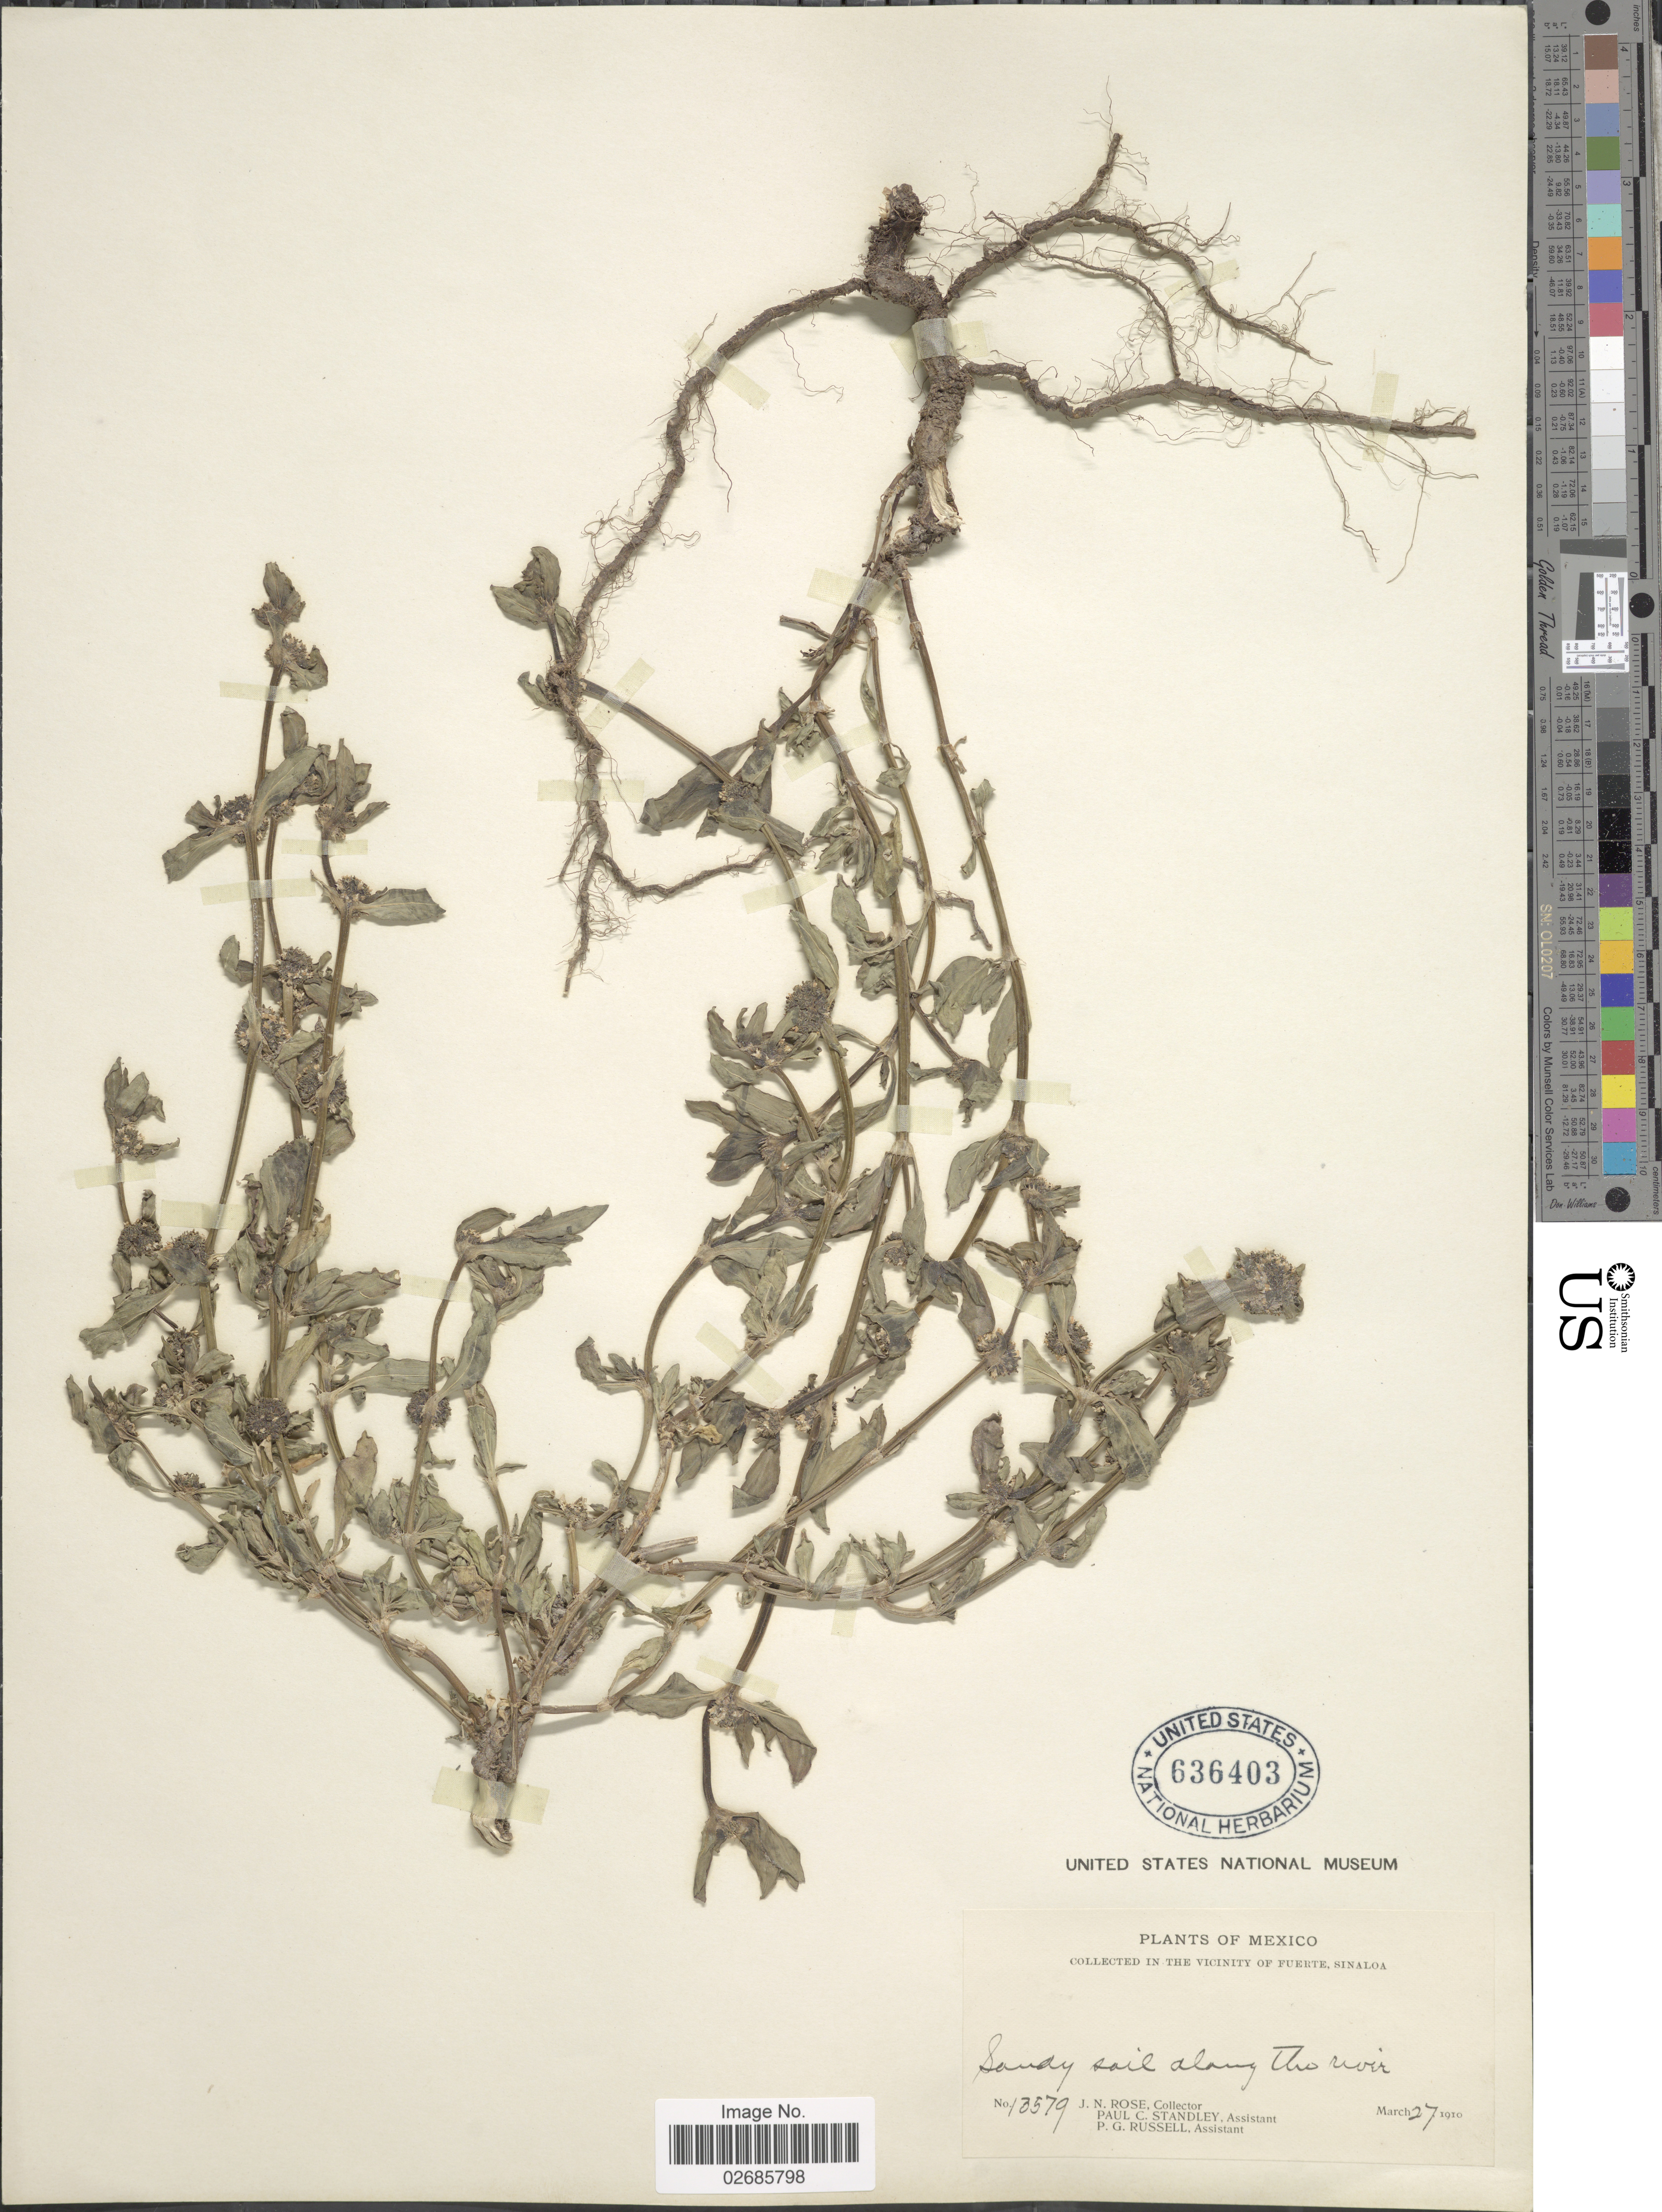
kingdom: Plantae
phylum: Tracheophyta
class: Magnoliopsida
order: Gentianales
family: Rubiaceae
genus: Borreria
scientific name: Borreria sp.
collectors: J. N. Rose, P. C. Standley & P. G. Russell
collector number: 13579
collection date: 1910-03-27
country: Mexico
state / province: Sinaloa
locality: In The Vicinity of Fuerte, along the river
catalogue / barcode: US 636403